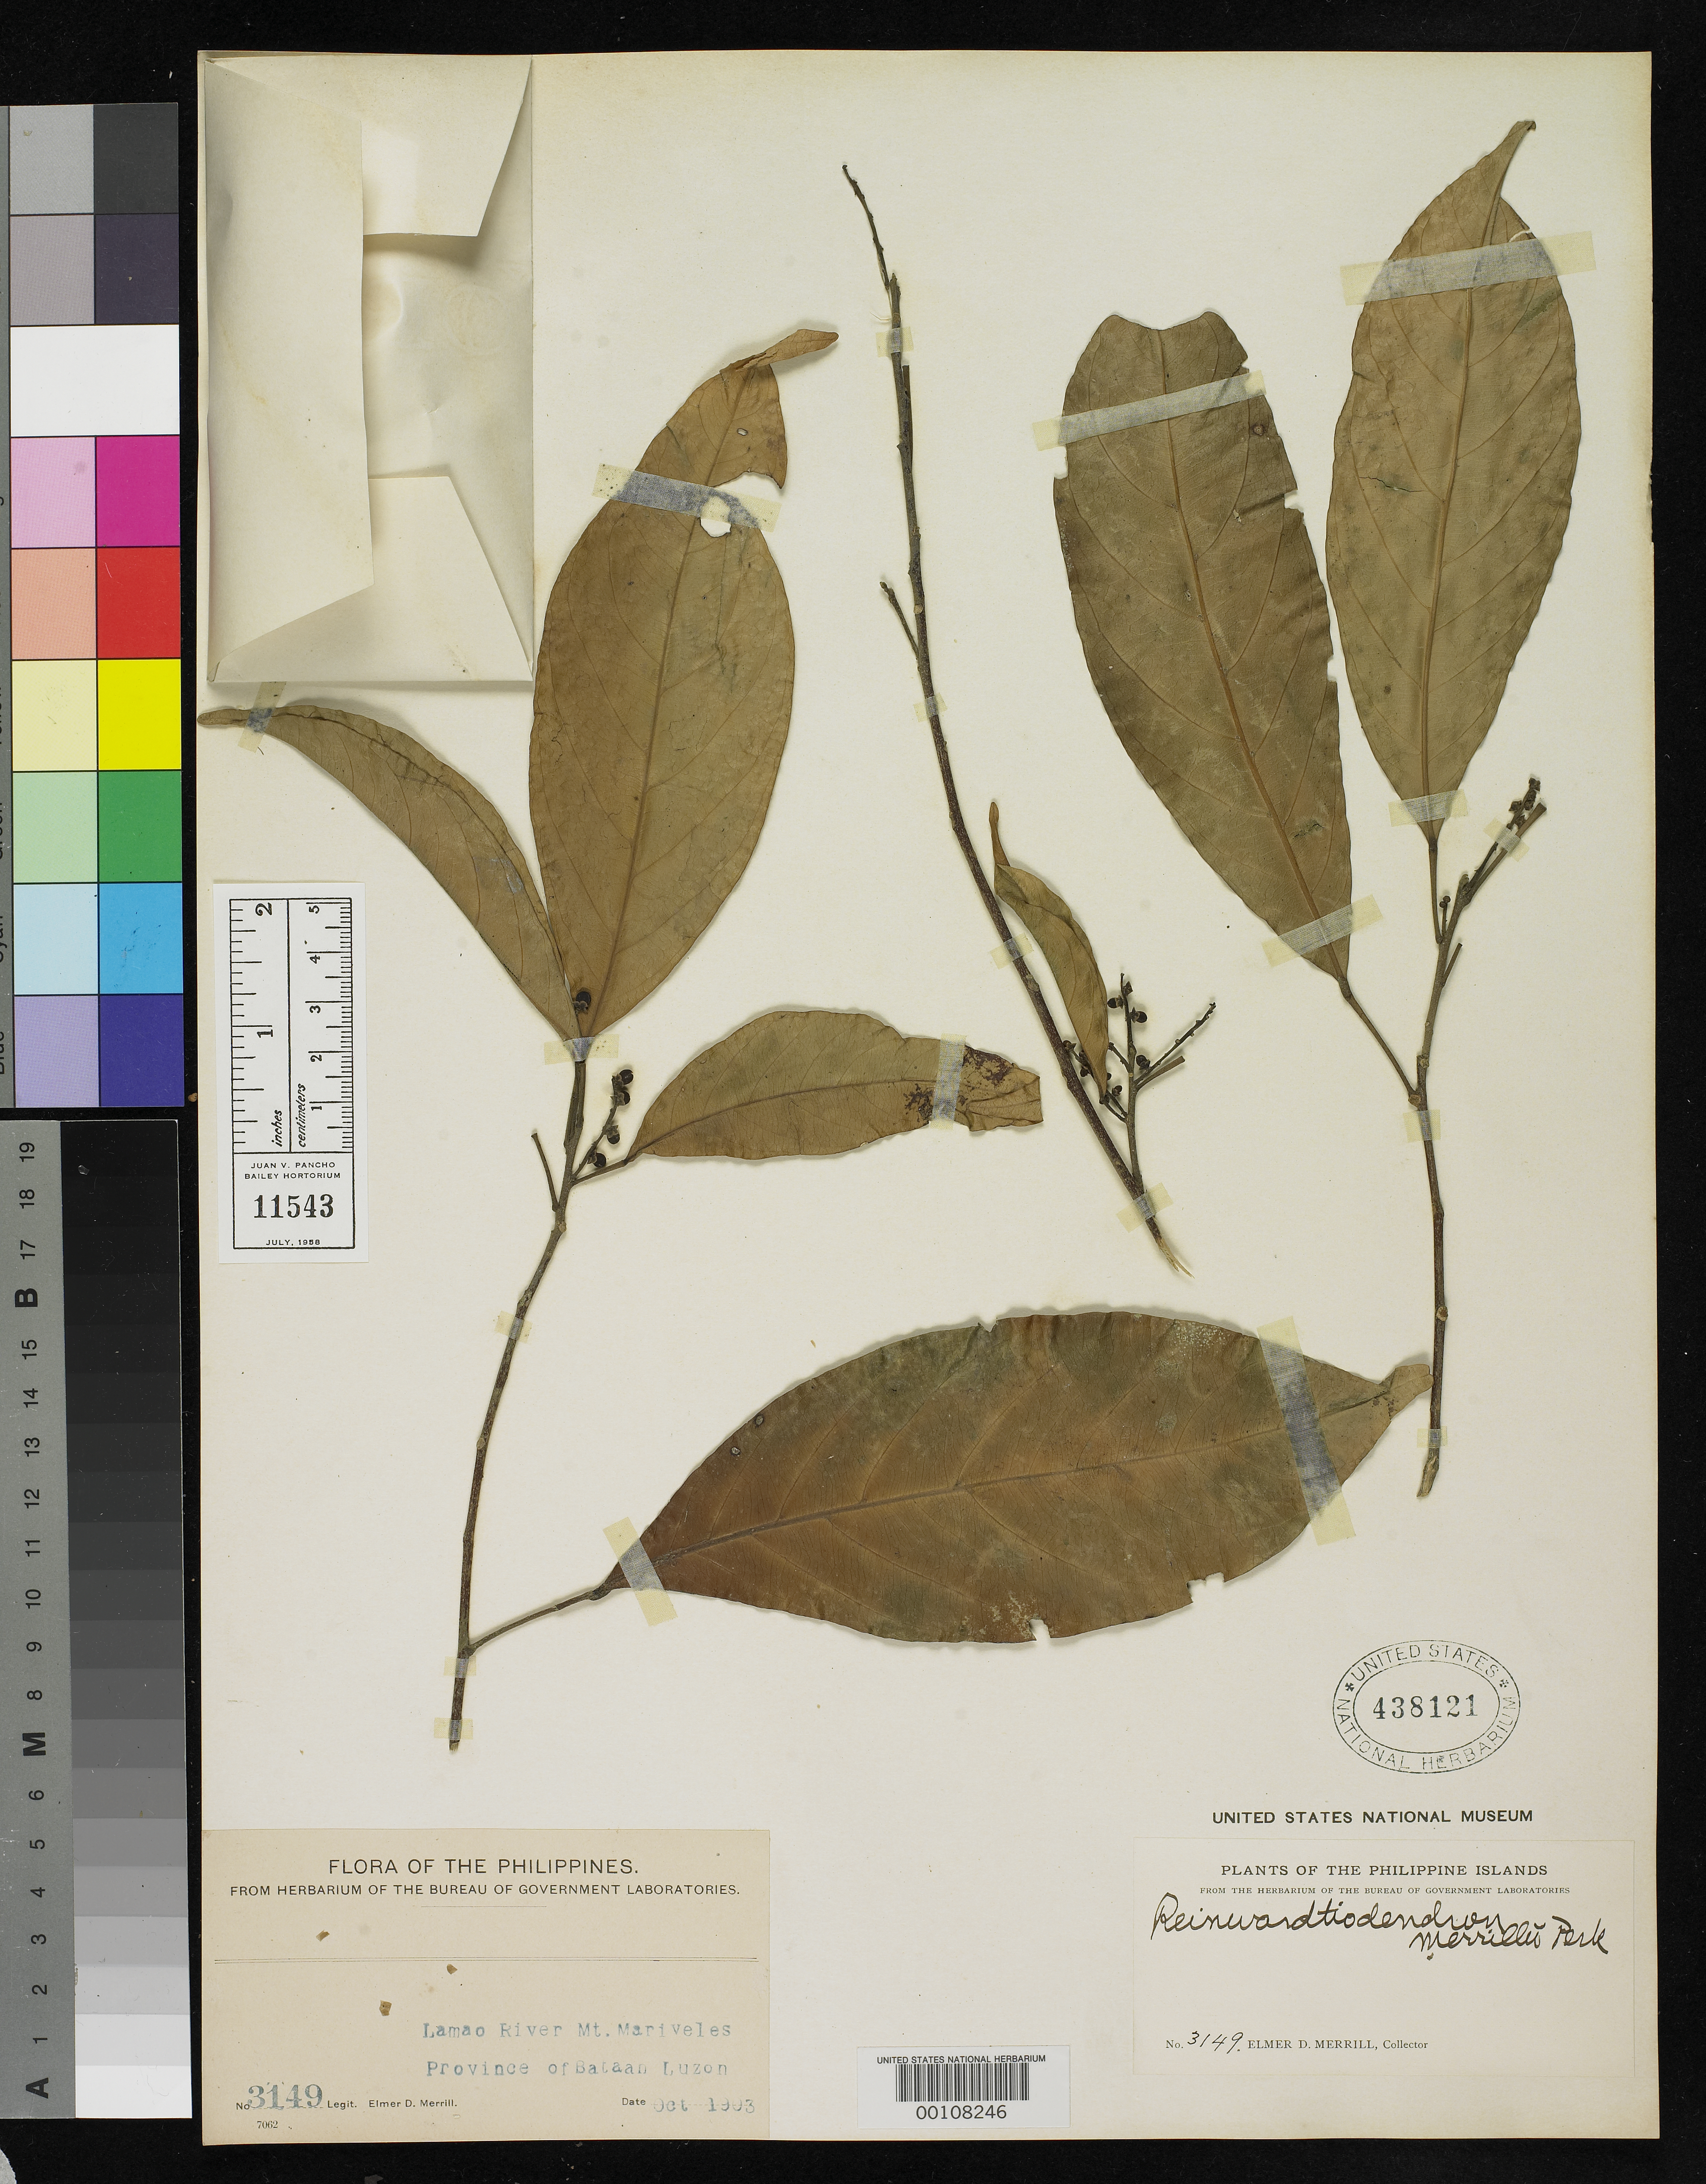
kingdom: Plantae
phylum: Tracheophyta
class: Magnoliopsida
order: Sapindales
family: Meliaceae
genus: Reinwardtiodendron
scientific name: Reinwardtiodendron merrillii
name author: Perkins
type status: Isosyntype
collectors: E. D. Merrill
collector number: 3149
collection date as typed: Oct 1903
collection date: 1903-10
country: Philippines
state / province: Central Luzon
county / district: Bataan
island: Luzon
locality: Lamao River, Mt Mariveles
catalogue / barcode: US 438121